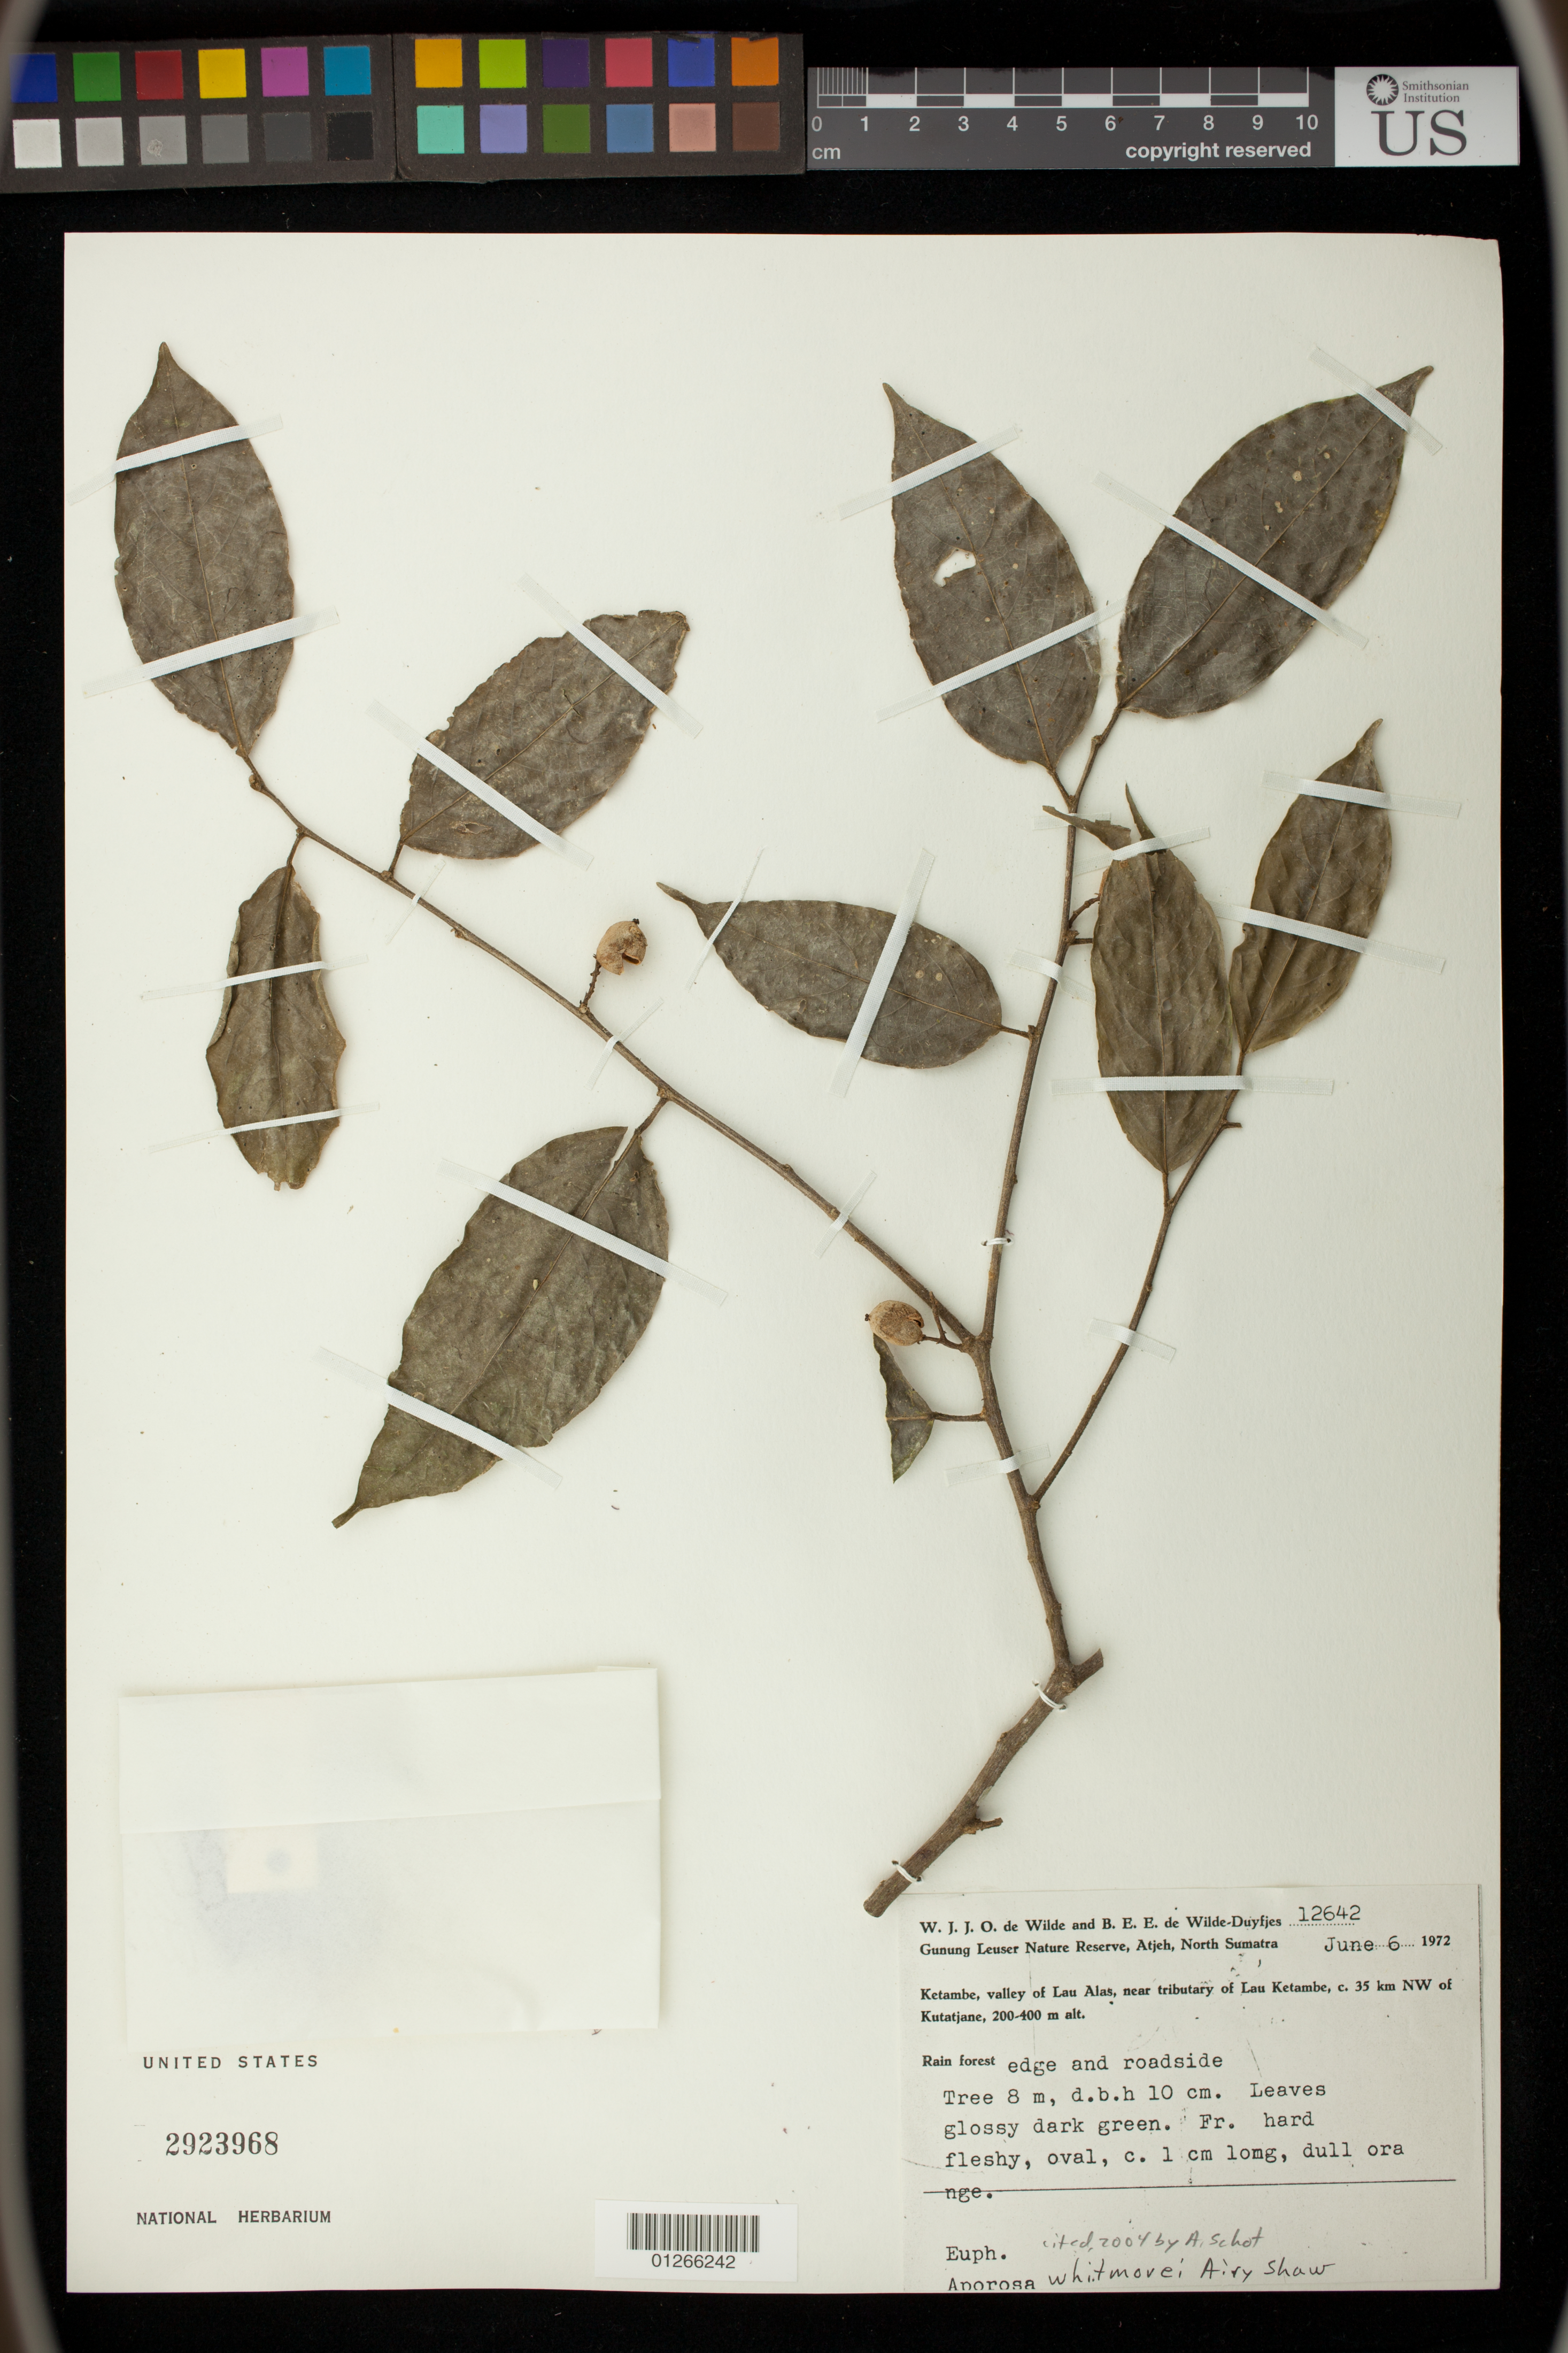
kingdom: Plantae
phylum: Tracheophyta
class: Magnoliopsida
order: Malpighiales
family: Phyllanthaceae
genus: Aporosa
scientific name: Aporosa whitmorei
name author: Airy Shaw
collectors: W. J. de Wilde & B. E. de Wilde-Duyfjes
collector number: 12642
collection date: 1972-06-06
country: Indonesia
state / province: Sumatra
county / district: Aceh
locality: Gunung Leuser Nature Reserve, Atjeh, North Sumatra. Ketambe, valley of Lau Alas, near tributary of Lau Ketambe, c. 35 km NW of Kutatjane. Rain forest edge and roadside.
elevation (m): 200